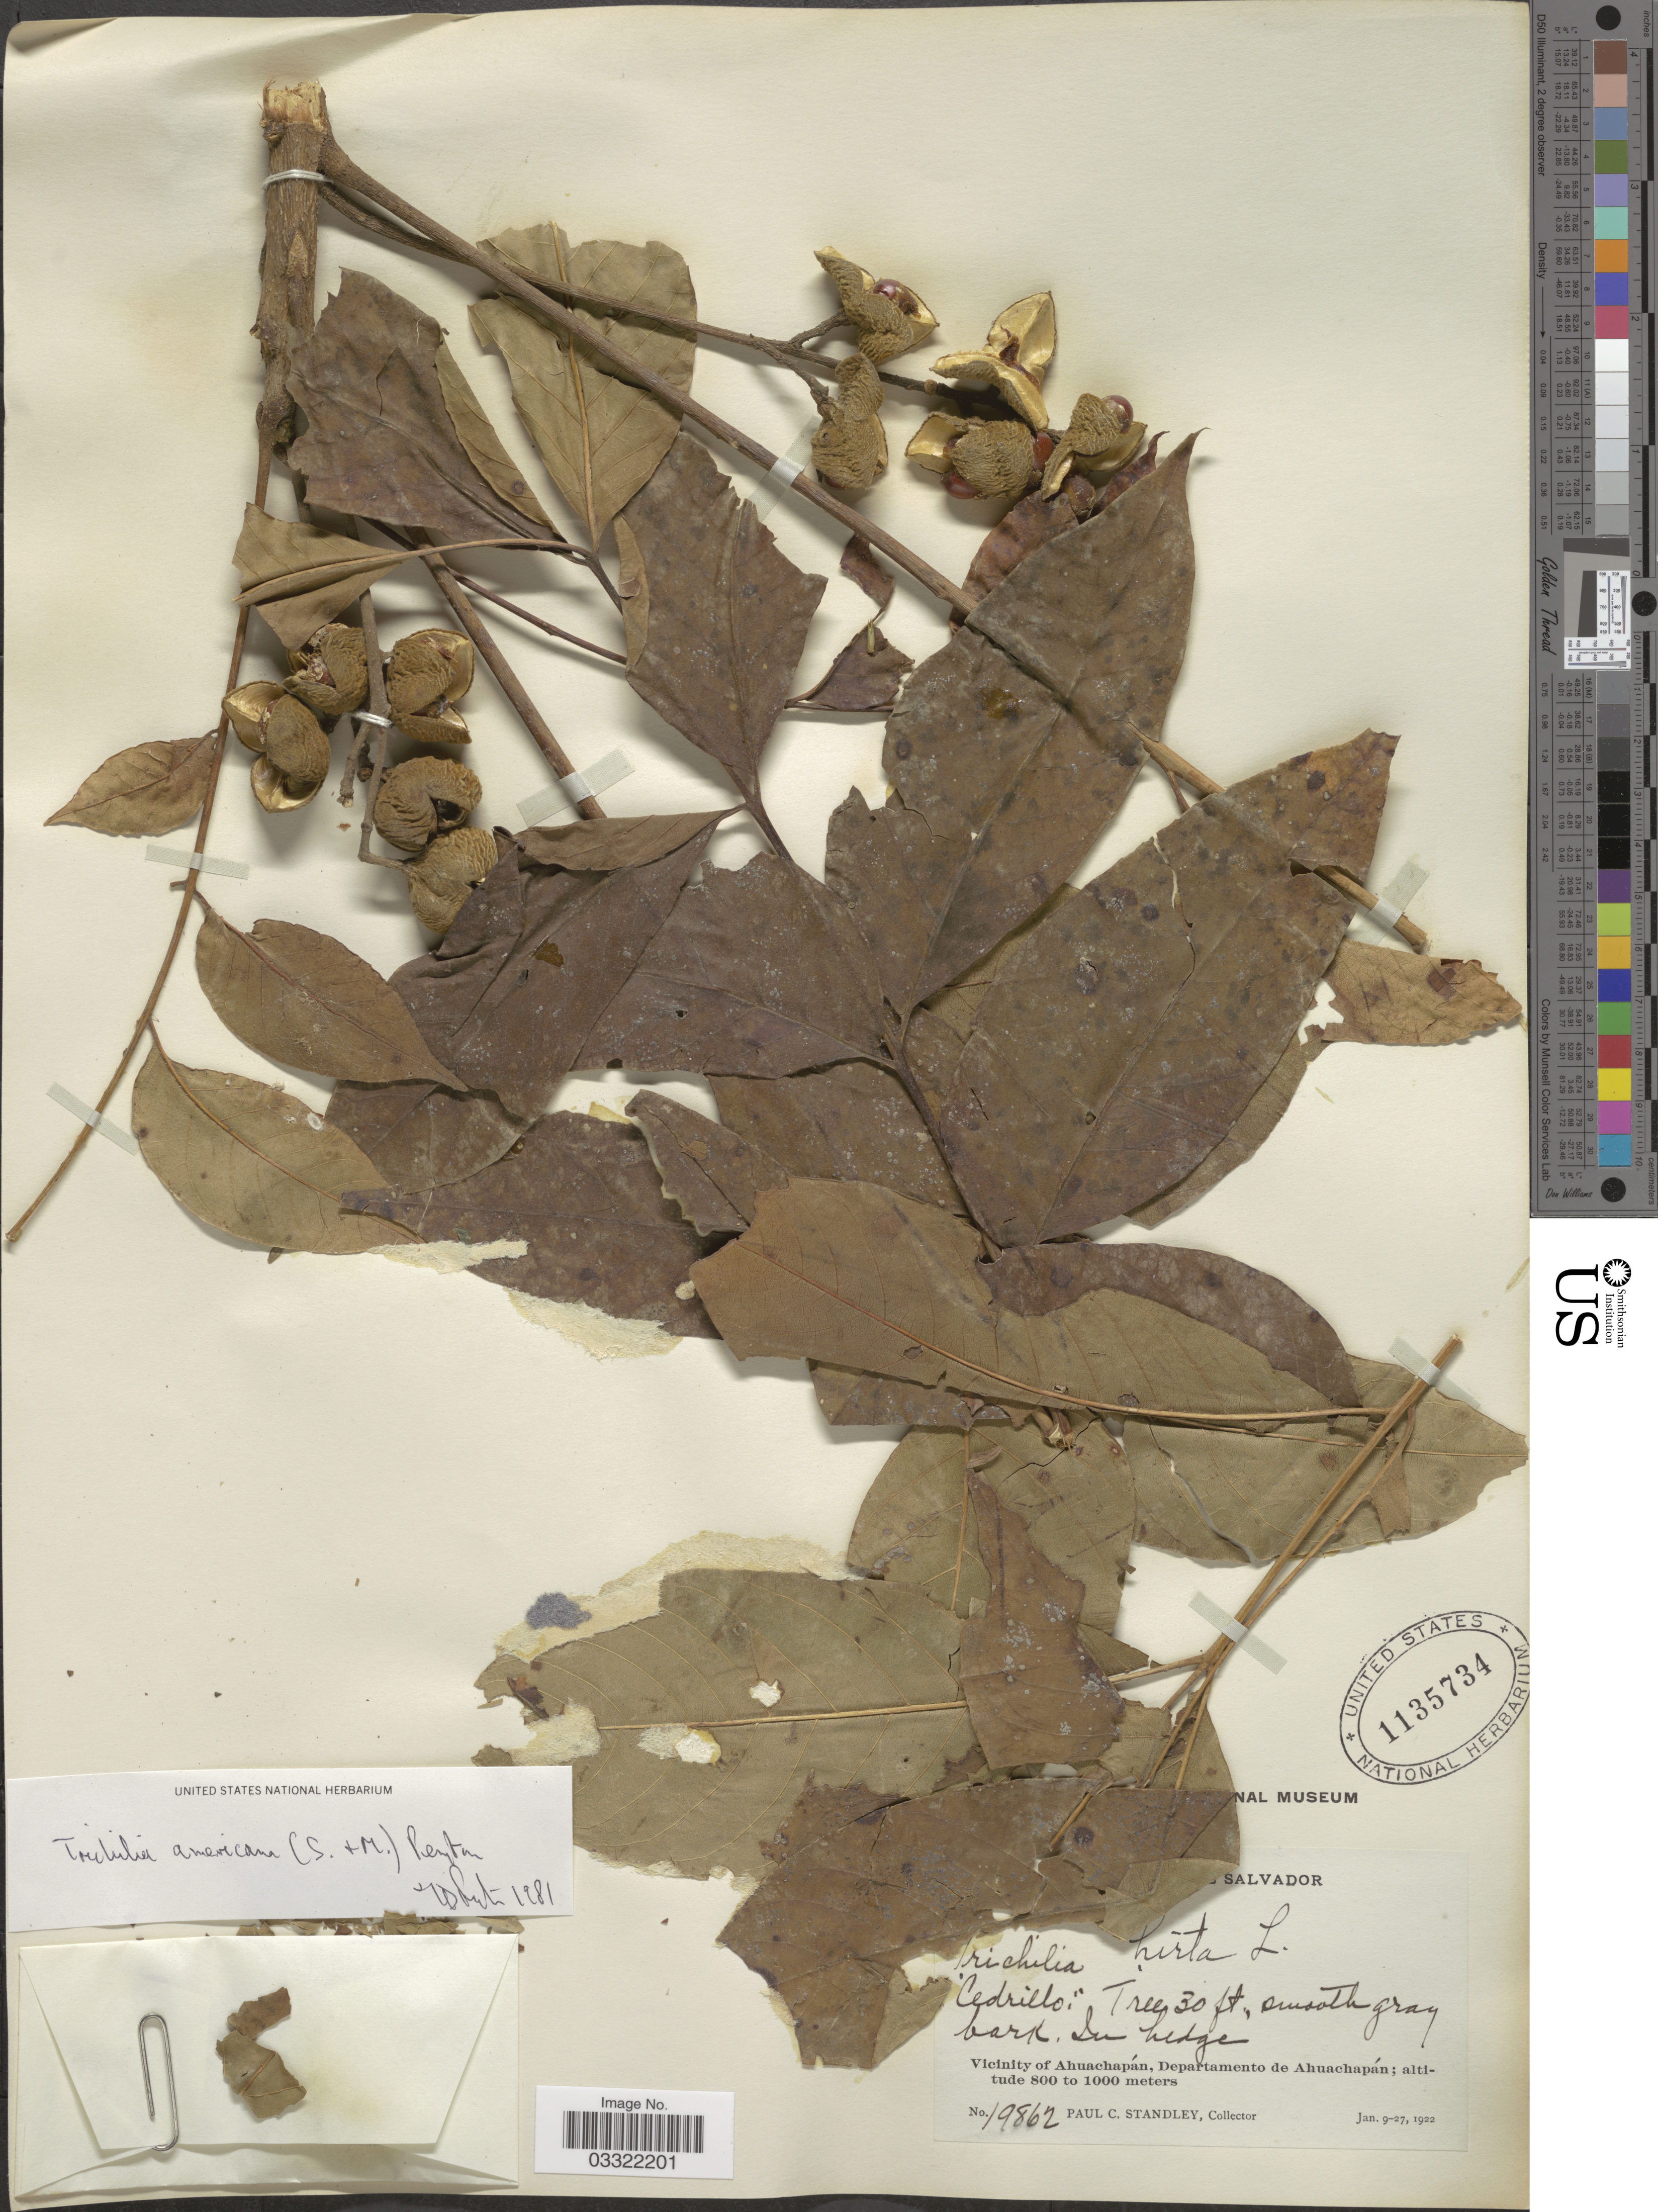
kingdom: Plantae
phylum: Tracheophyta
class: Magnoliopsida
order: Sapindales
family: Meliaceae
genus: Trichilia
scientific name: Trichilia americana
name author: (Sessé & Moc.) T.D. Penn.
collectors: P. C. Standley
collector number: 19862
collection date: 1922-01-09/1922-01-27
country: El Salvador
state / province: Ahuachapan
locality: Vicinity of Ahuachapán, Departamento de Ahuachapán.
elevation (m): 800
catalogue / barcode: US 1135734